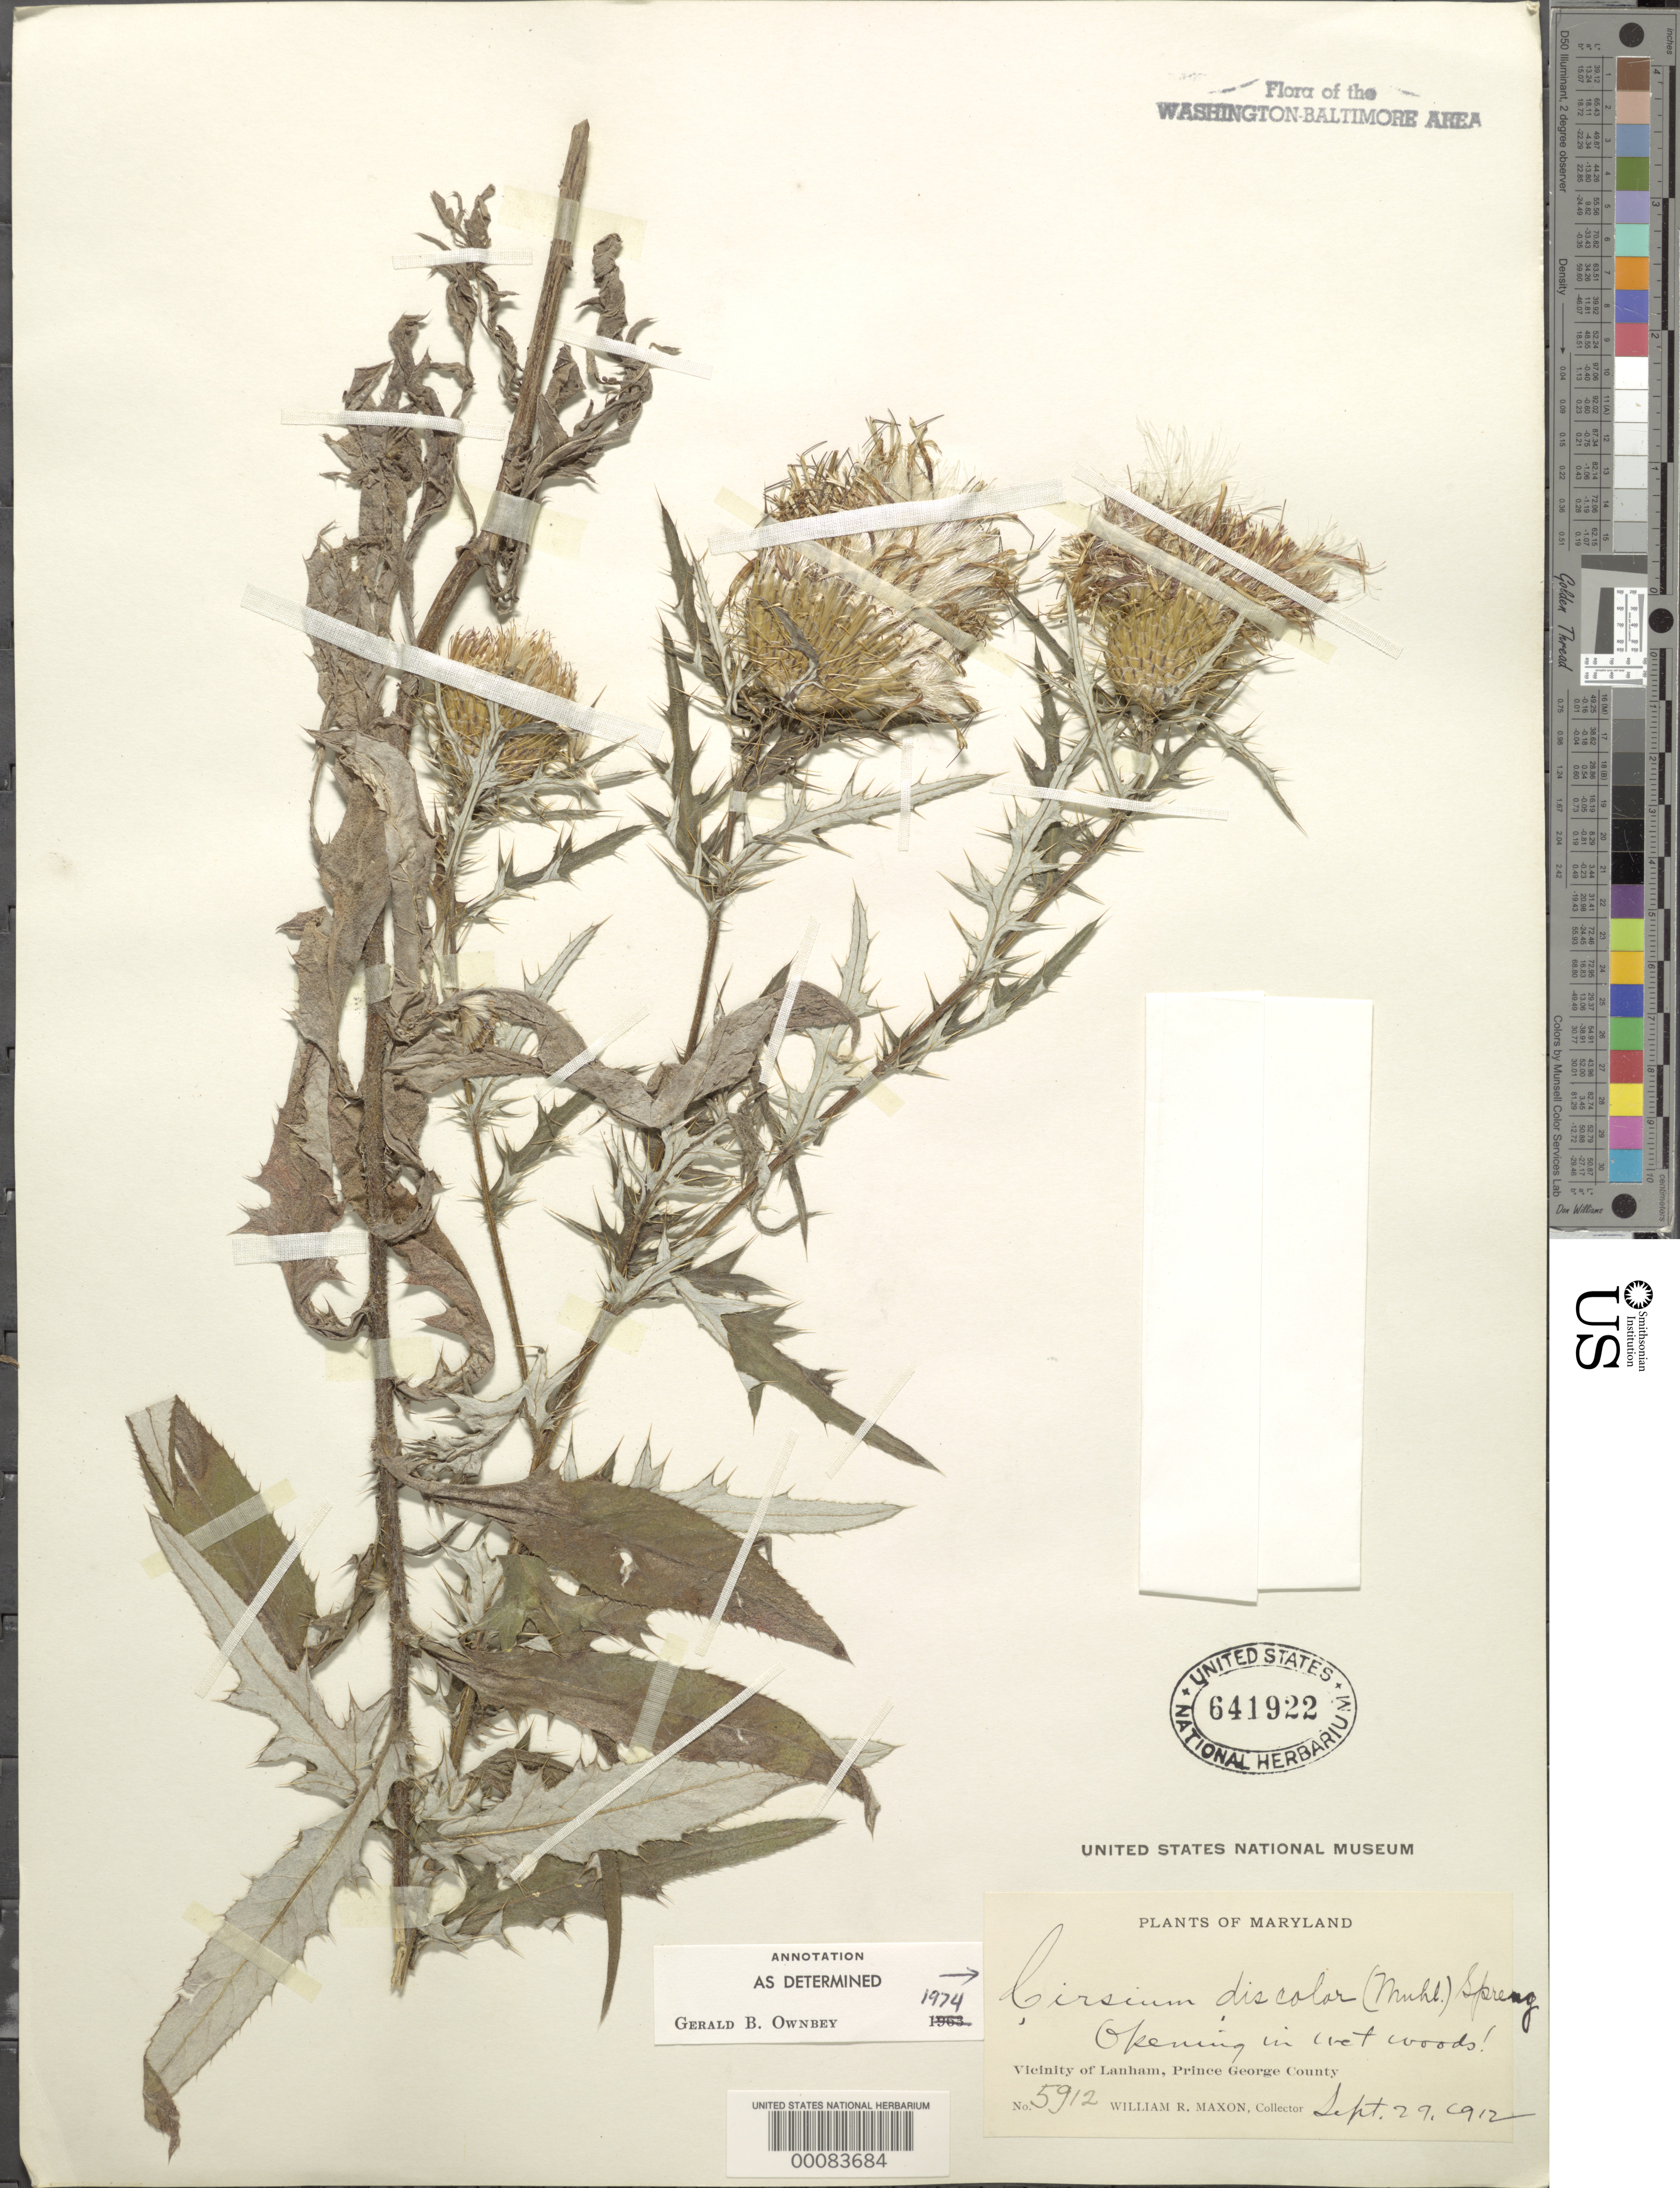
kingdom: Plantae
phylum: Tracheophyta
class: Magnoliopsida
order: Asterales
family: Asteraceae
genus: Cirsium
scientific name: Cirsium discolor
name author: (Muhl. ex Willd.) Spreng.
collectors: W. R. Maxon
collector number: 5912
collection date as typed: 29 Sep 1912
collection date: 1912-09-29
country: United States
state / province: Maryland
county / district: Prince George's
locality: Lanham vicinity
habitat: Opening in wet woods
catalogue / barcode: US 641922